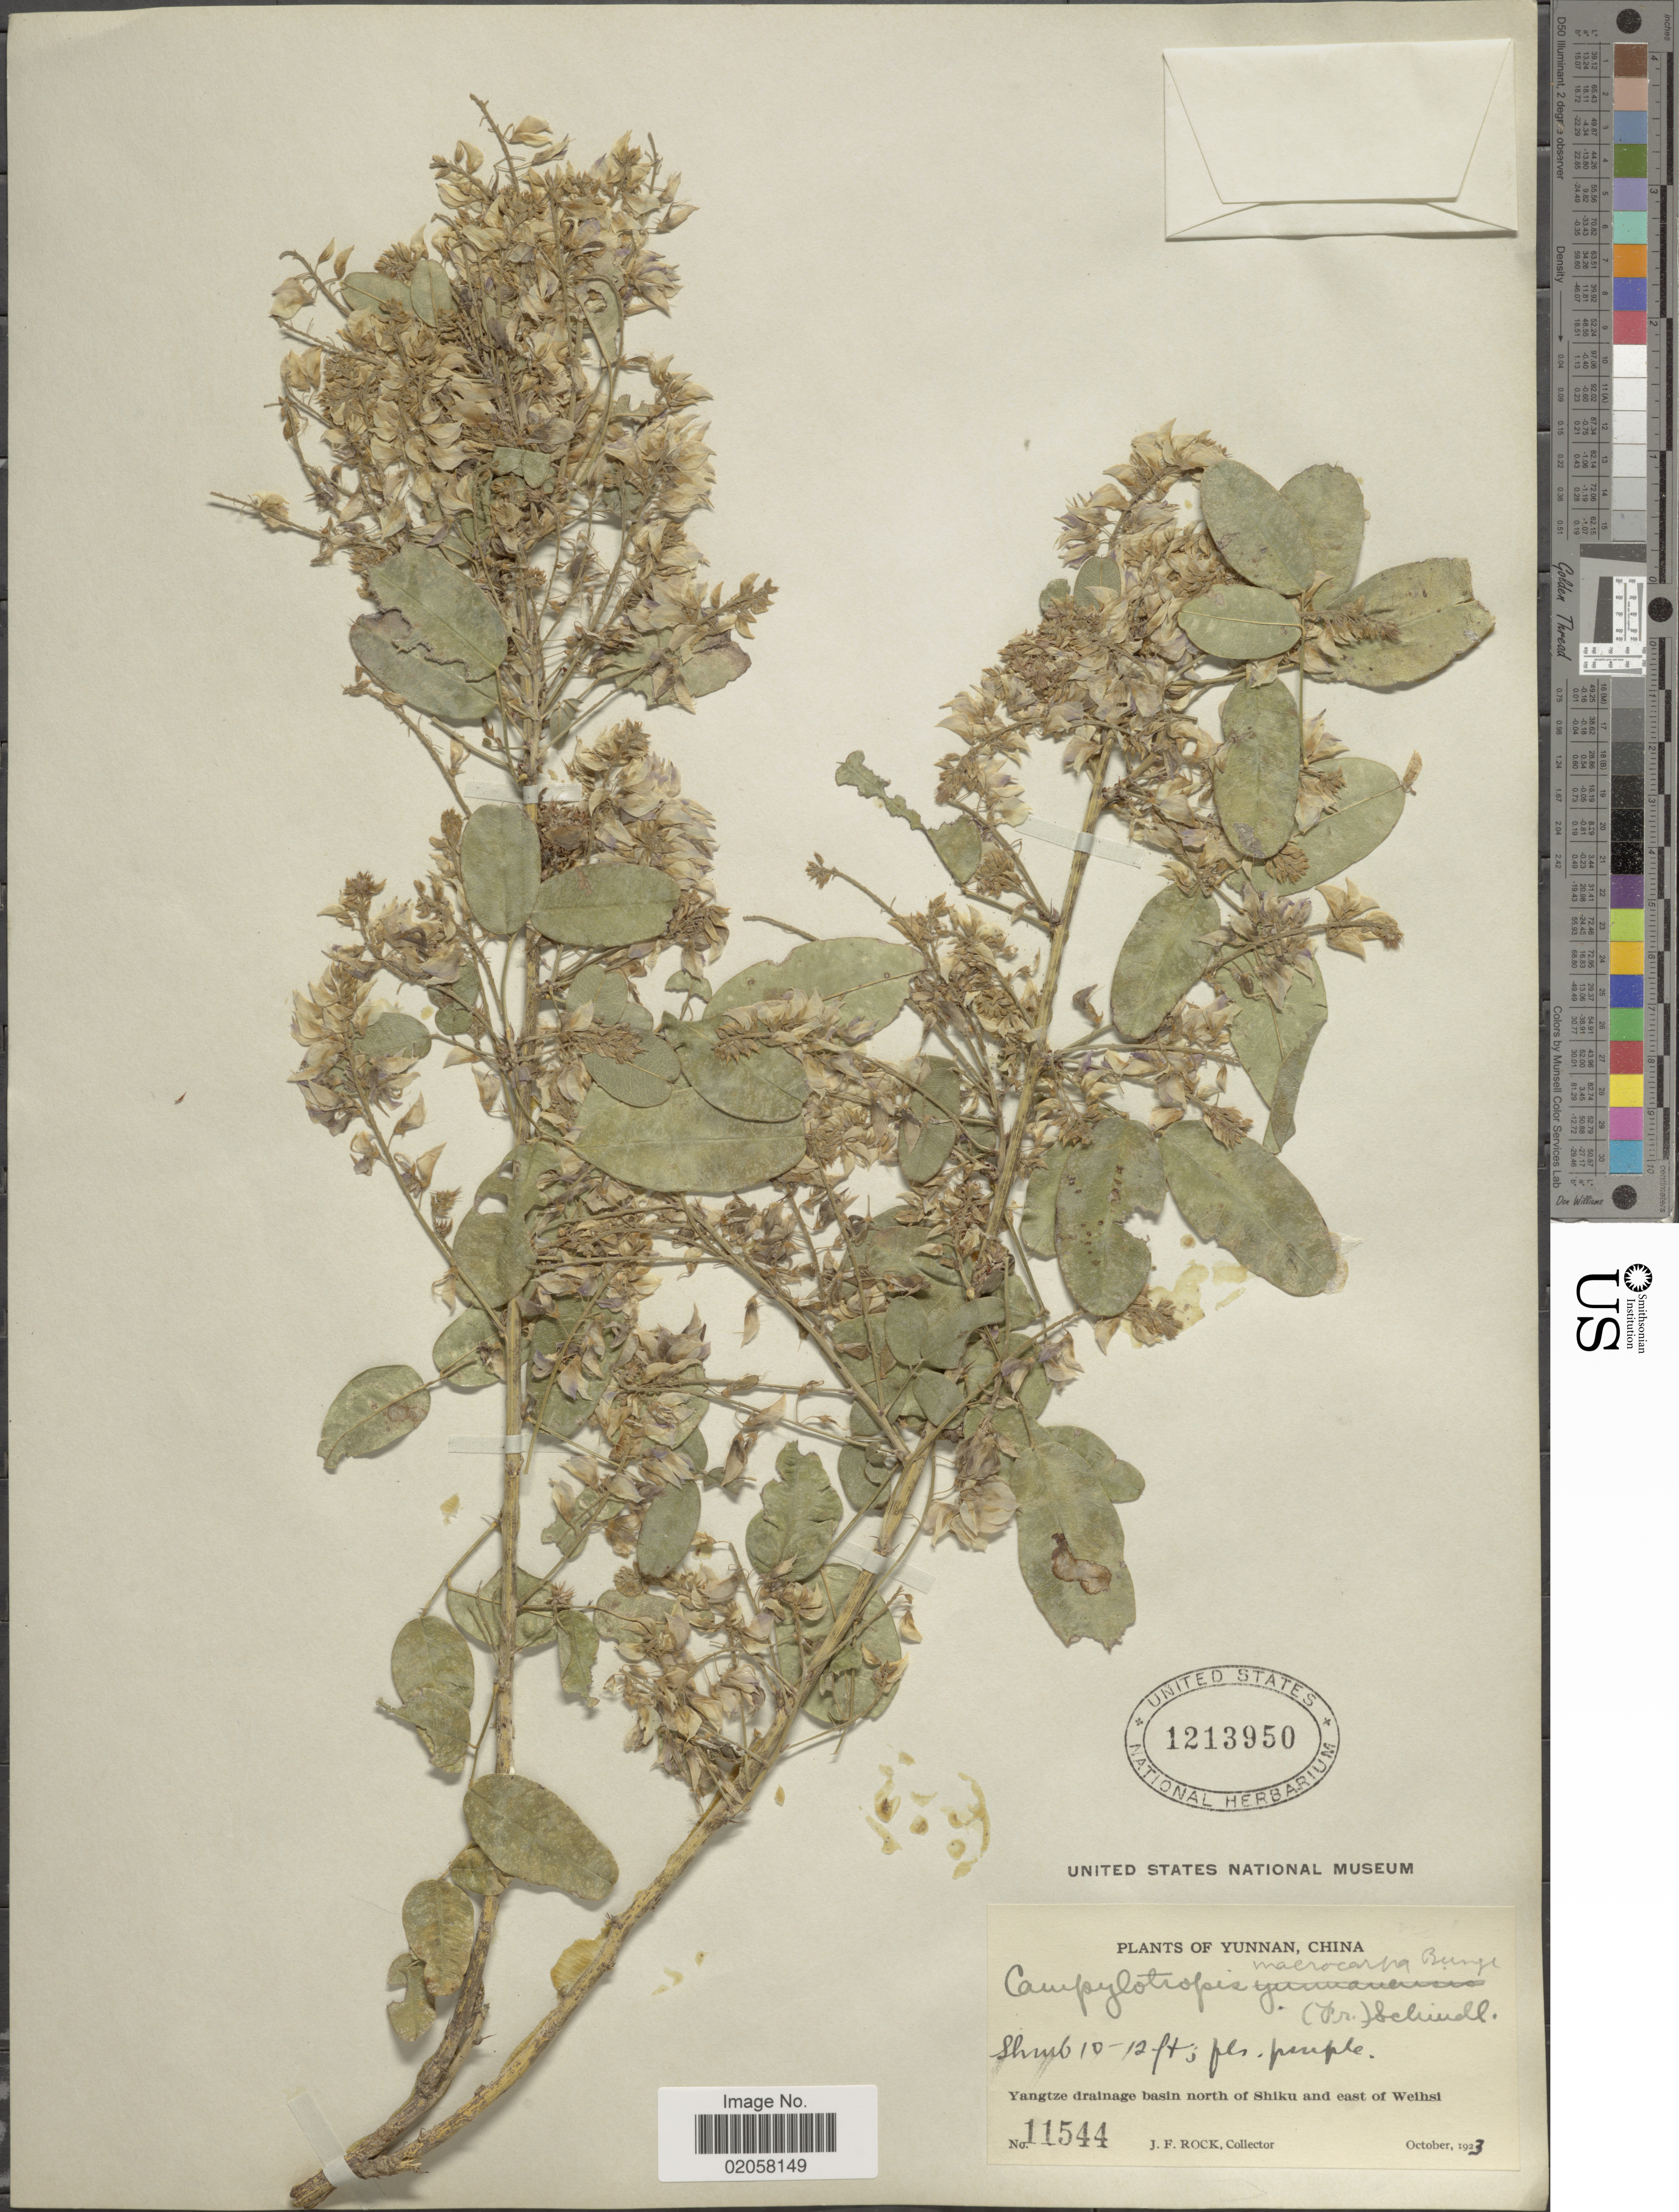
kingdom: Plantae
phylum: Tracheophyta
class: Magnoliopsida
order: Fabales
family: Fabaceae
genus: Campylotropis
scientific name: Campylotropis macrocarpa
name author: H. Ohashi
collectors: J. Rock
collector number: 11544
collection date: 1923-10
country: China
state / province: Yunnan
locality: Yangtze drainage basin north of Shiku and east of Weihsi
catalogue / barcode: US 1213950